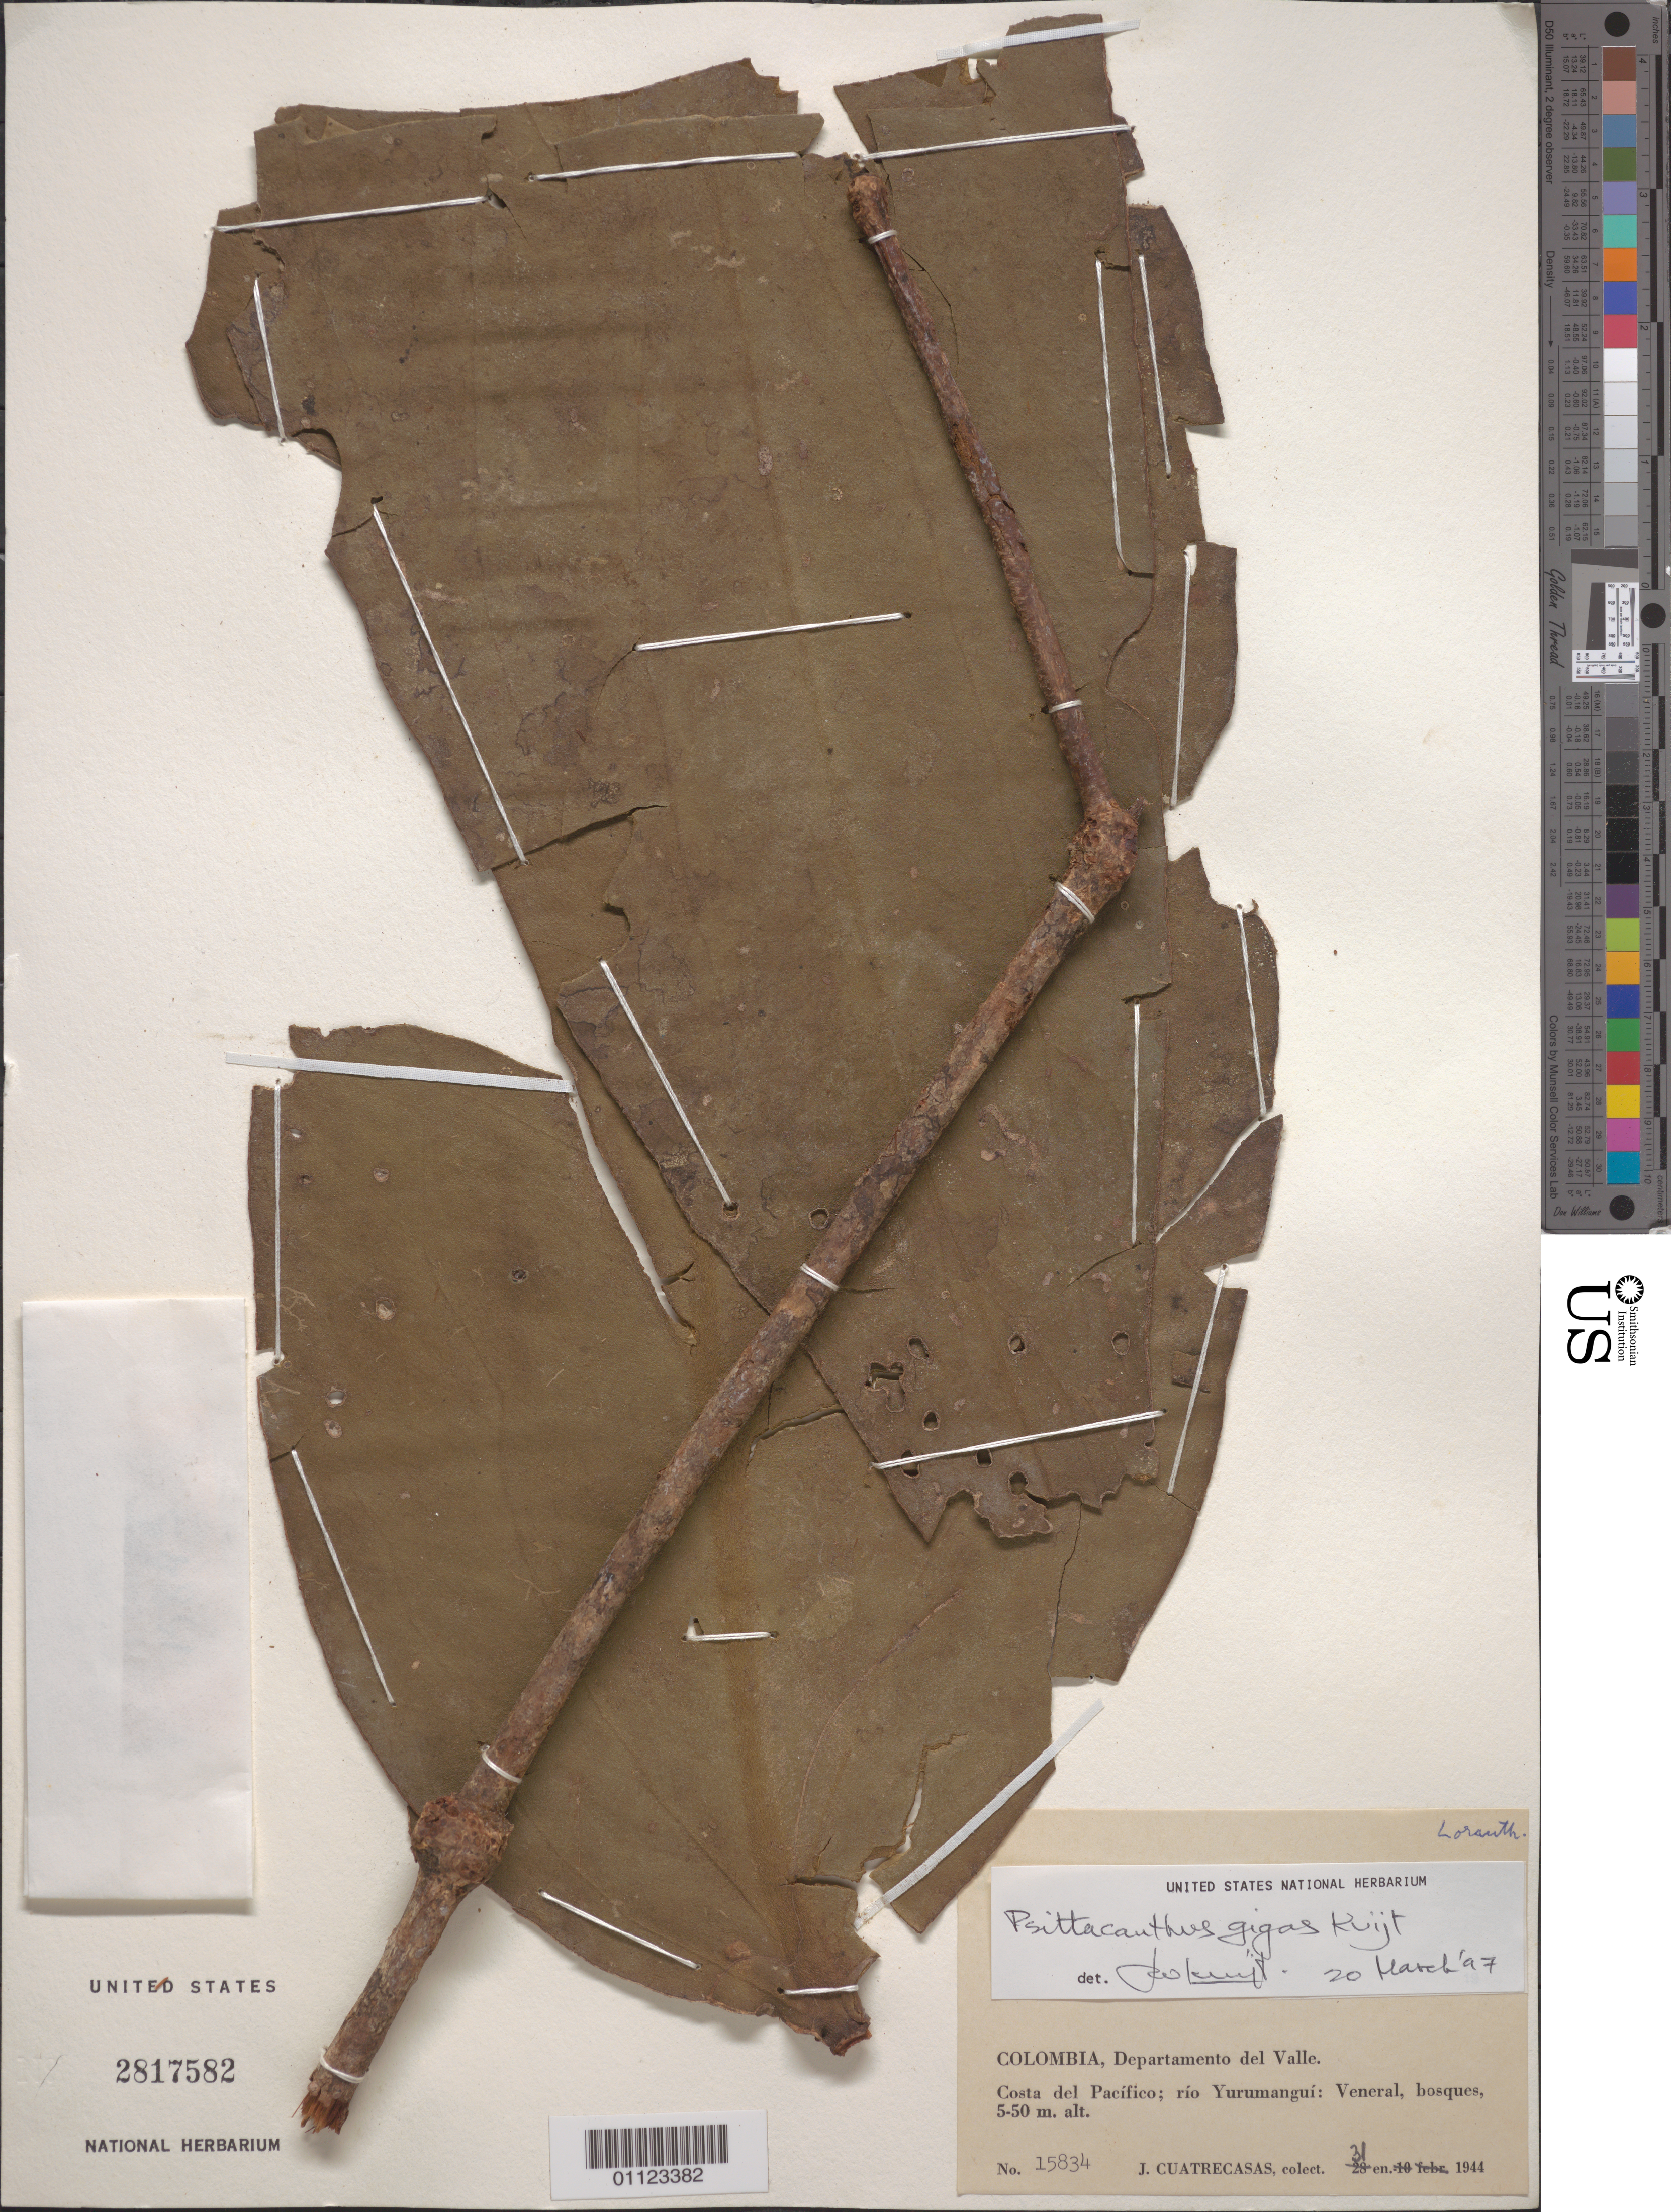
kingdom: Plantae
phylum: Tracheophyta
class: Magnoliopsida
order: Santalales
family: Loranthaceae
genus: Psittacanthus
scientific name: Psittacanthus gigas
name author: Kuijt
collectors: J. Cuatrecasas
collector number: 15834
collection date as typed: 31 Jan 1944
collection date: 1944-01-31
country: Colombia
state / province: Valle del Cauca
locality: Pacific coast, Rio Yurumangui, Veneral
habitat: Bosques.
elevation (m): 5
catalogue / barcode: US 2817582